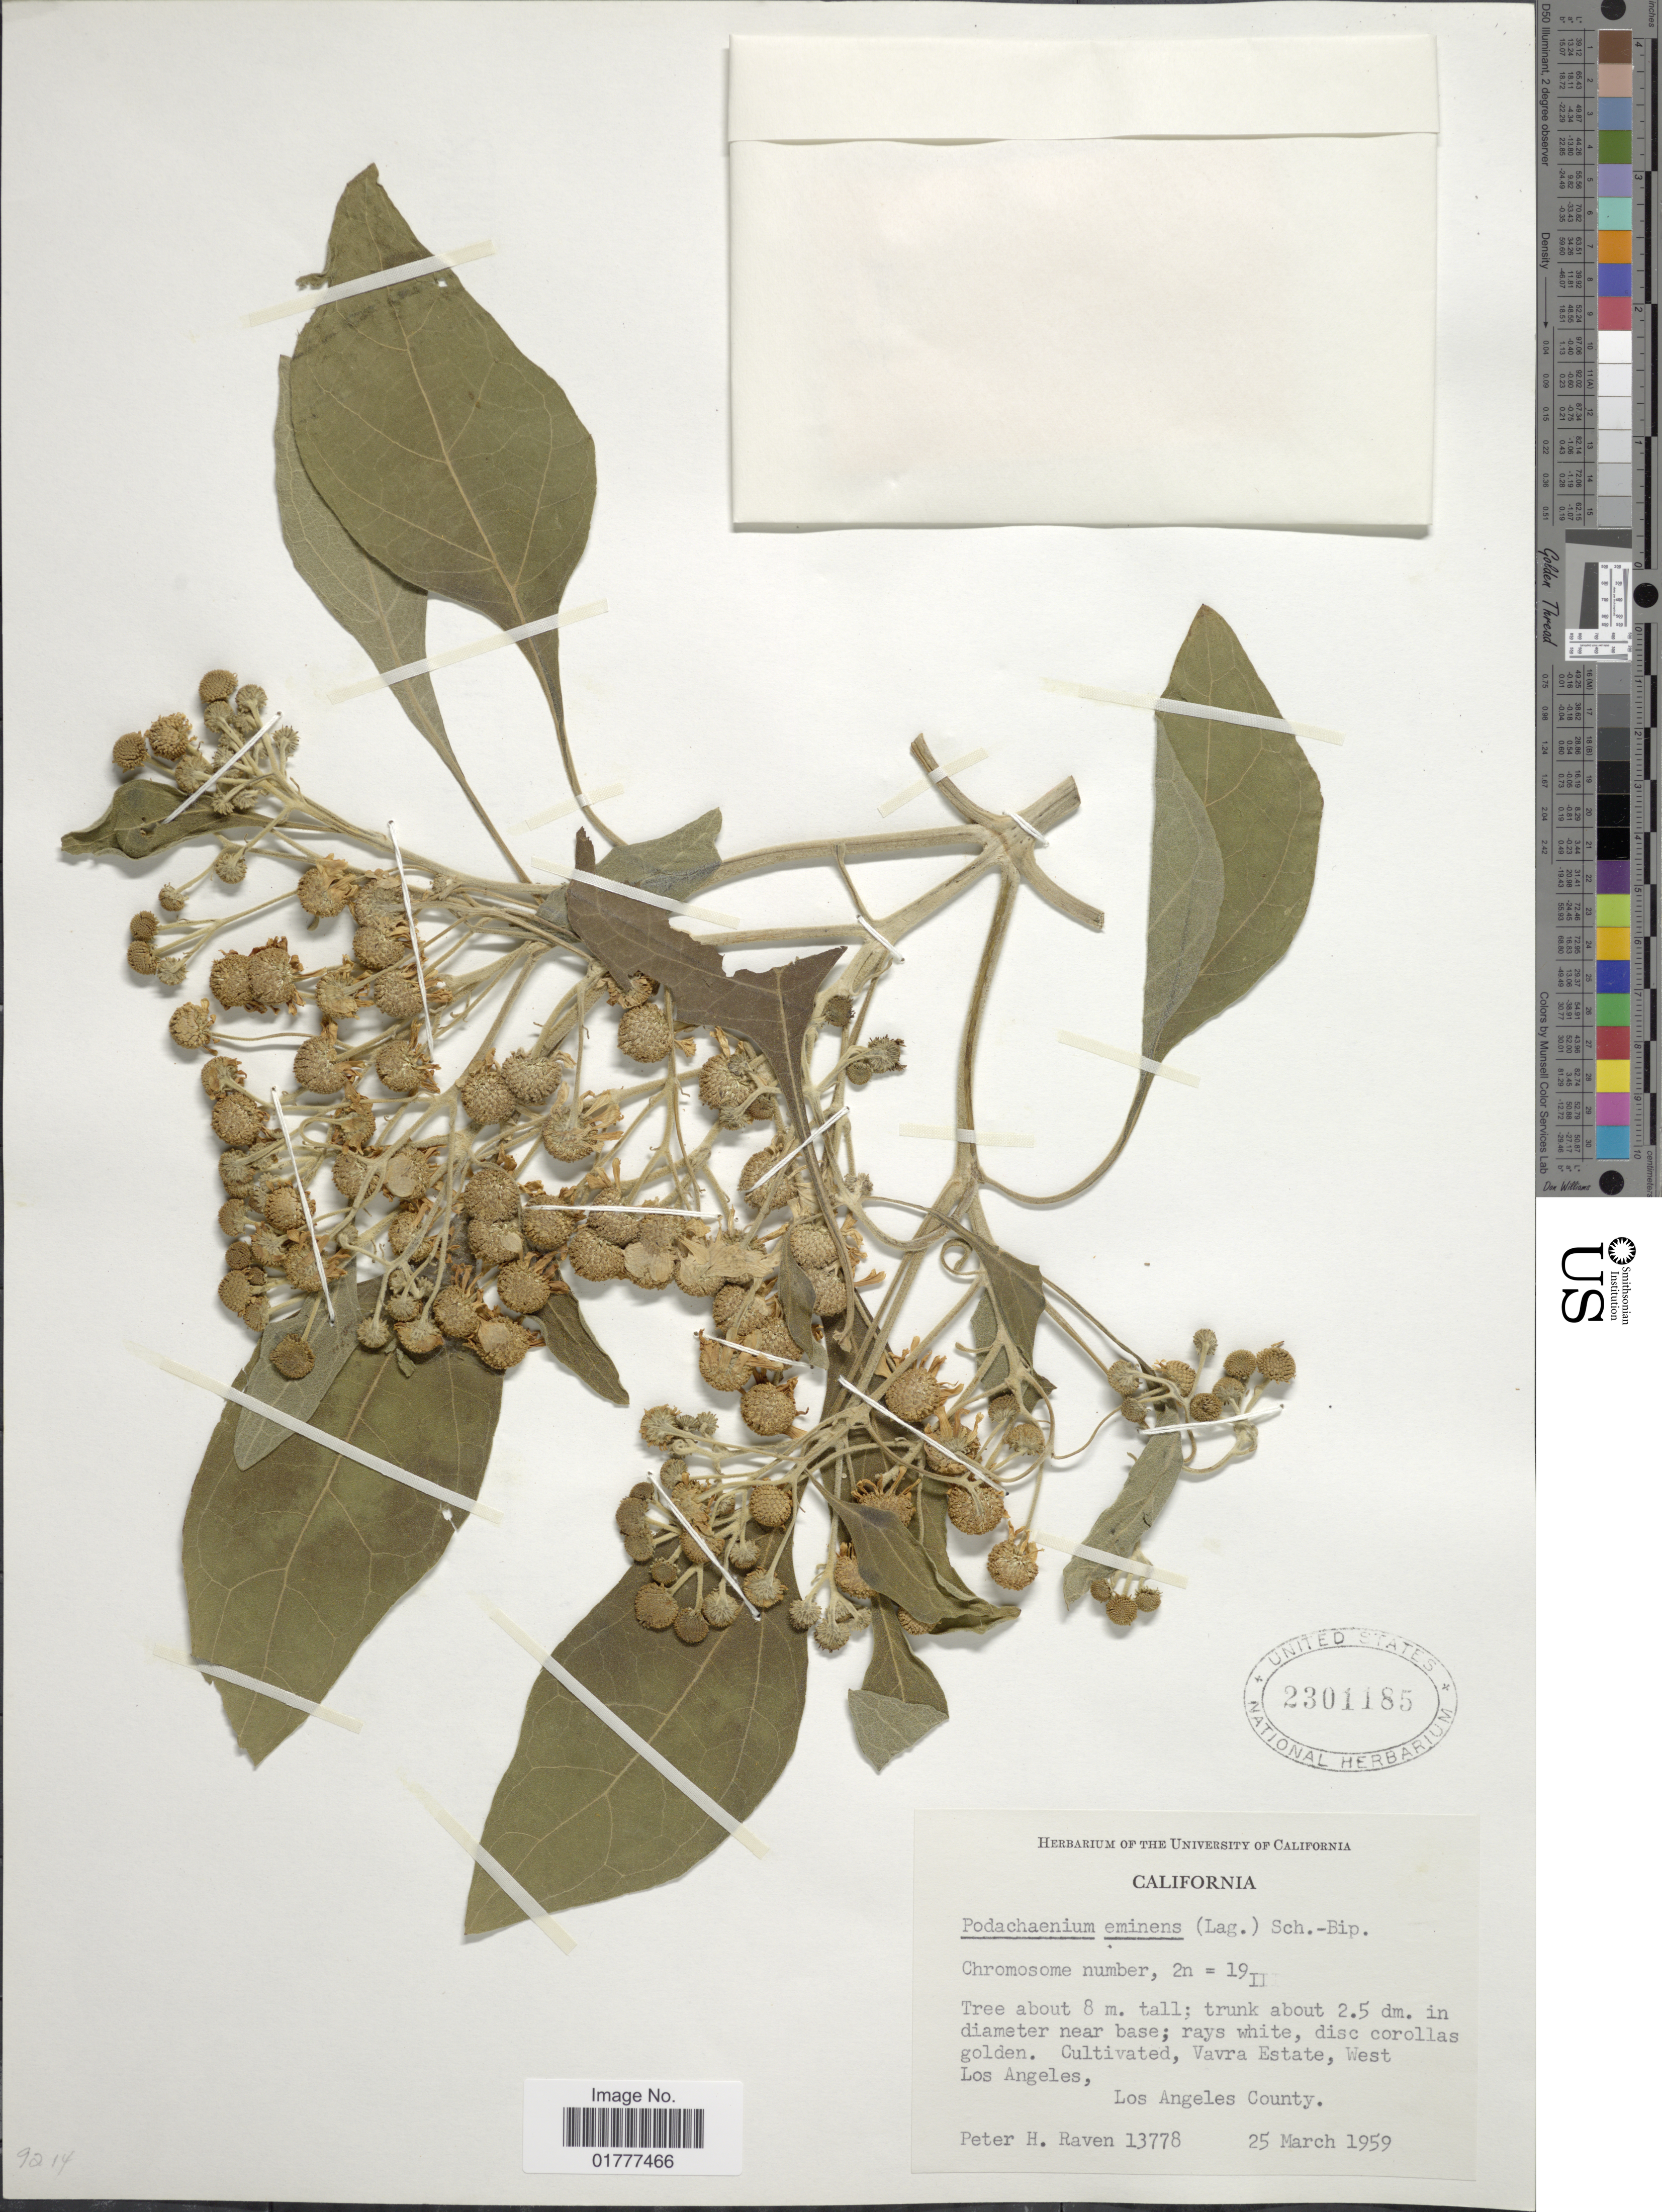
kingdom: Plantae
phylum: Tracheophyta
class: Magnoliopsida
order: Asterales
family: Asteraceae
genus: Podachaenium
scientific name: Podachaenium eminens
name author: (Lag.) Sch. Bip. ex Sch. Bip.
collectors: P. H. Raven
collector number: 13778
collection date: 1959-03-25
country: United States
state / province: California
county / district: Los Angeles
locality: Vavra Estate,West Los Angeles. Los Angeles County.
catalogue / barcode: US 2301185